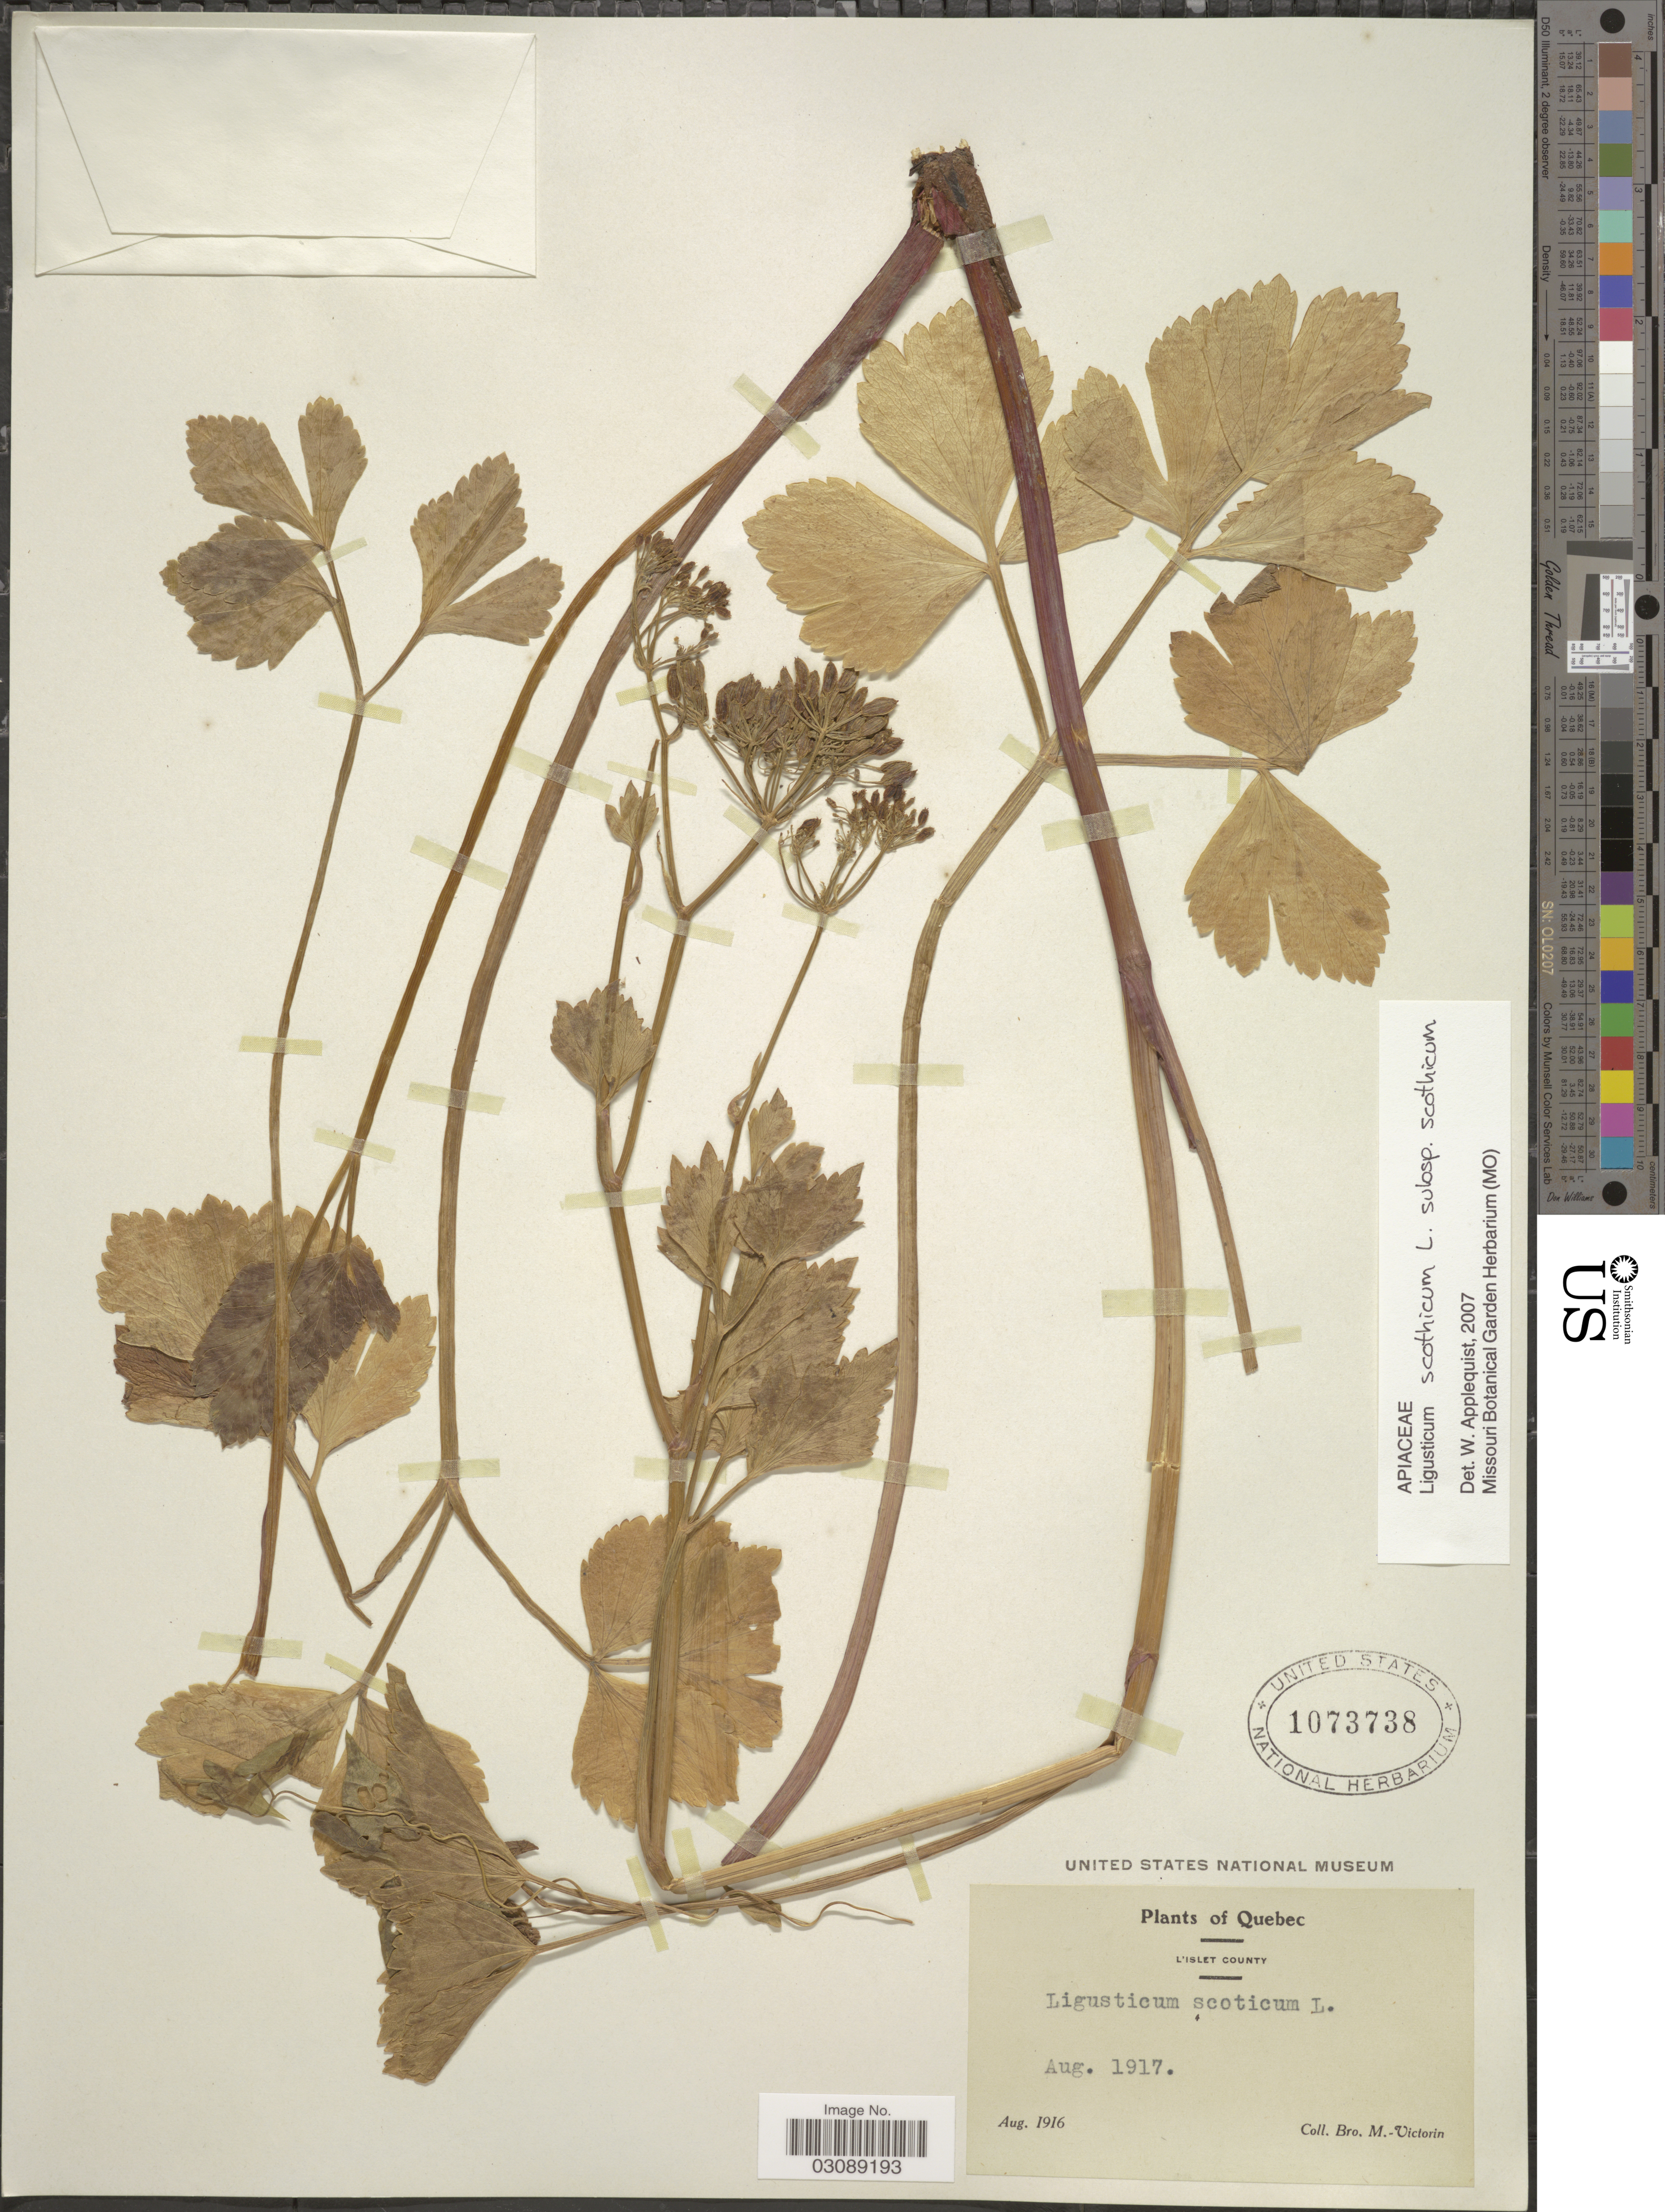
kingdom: Plantae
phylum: Tracheophyta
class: Magnoliopsida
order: Apiales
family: Apiaceae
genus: Ligusticum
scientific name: Ligusticum scoticum subsp. scoticum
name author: L.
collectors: Fr. Marie-Victorin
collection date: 1916-08/1917-08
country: Canada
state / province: Quebec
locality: L'Islet County.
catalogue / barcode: US 1073738